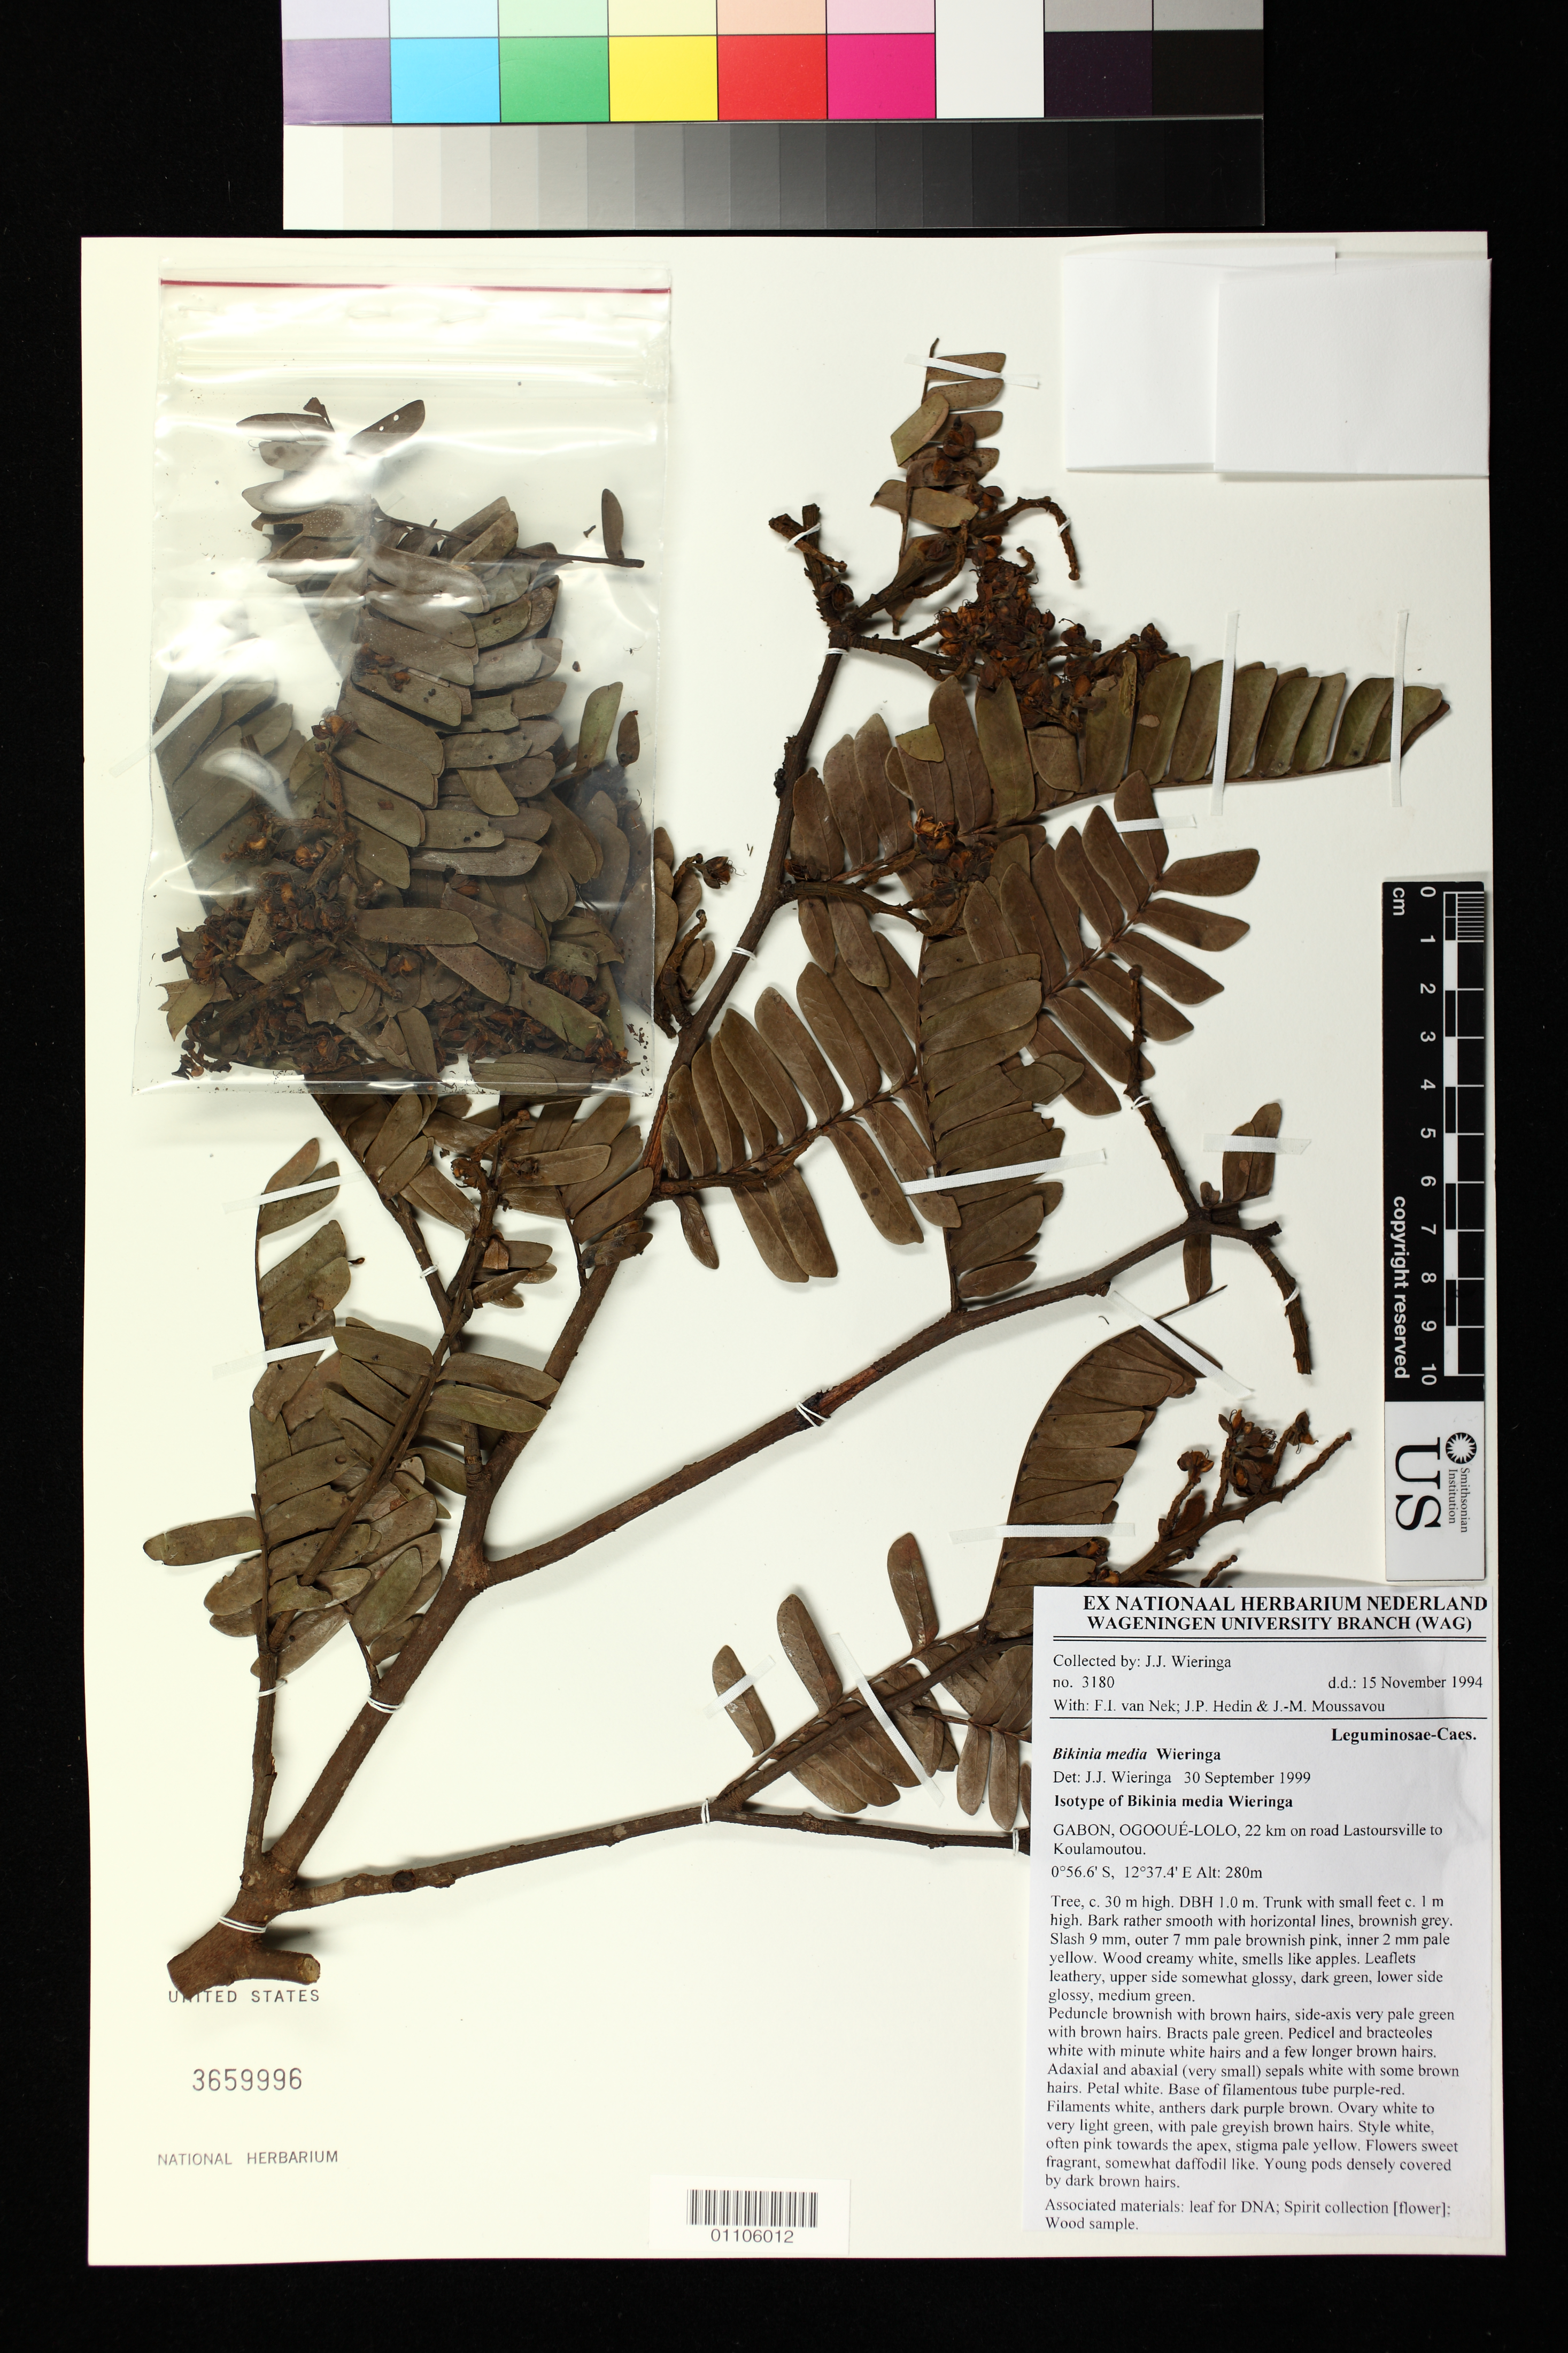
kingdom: Plantae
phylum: Tracheophyta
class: Magnoliopsida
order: Fabales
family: Fabaceae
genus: Bikinia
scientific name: Bikinia media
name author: Wieringa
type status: Isotype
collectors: J. J. Wieringa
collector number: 3180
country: Gabon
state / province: Ogooué-Lolo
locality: Ogooué-Lolo, 22 km on road Lastoursville to Koulamoutou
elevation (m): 280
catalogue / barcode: US 3659996